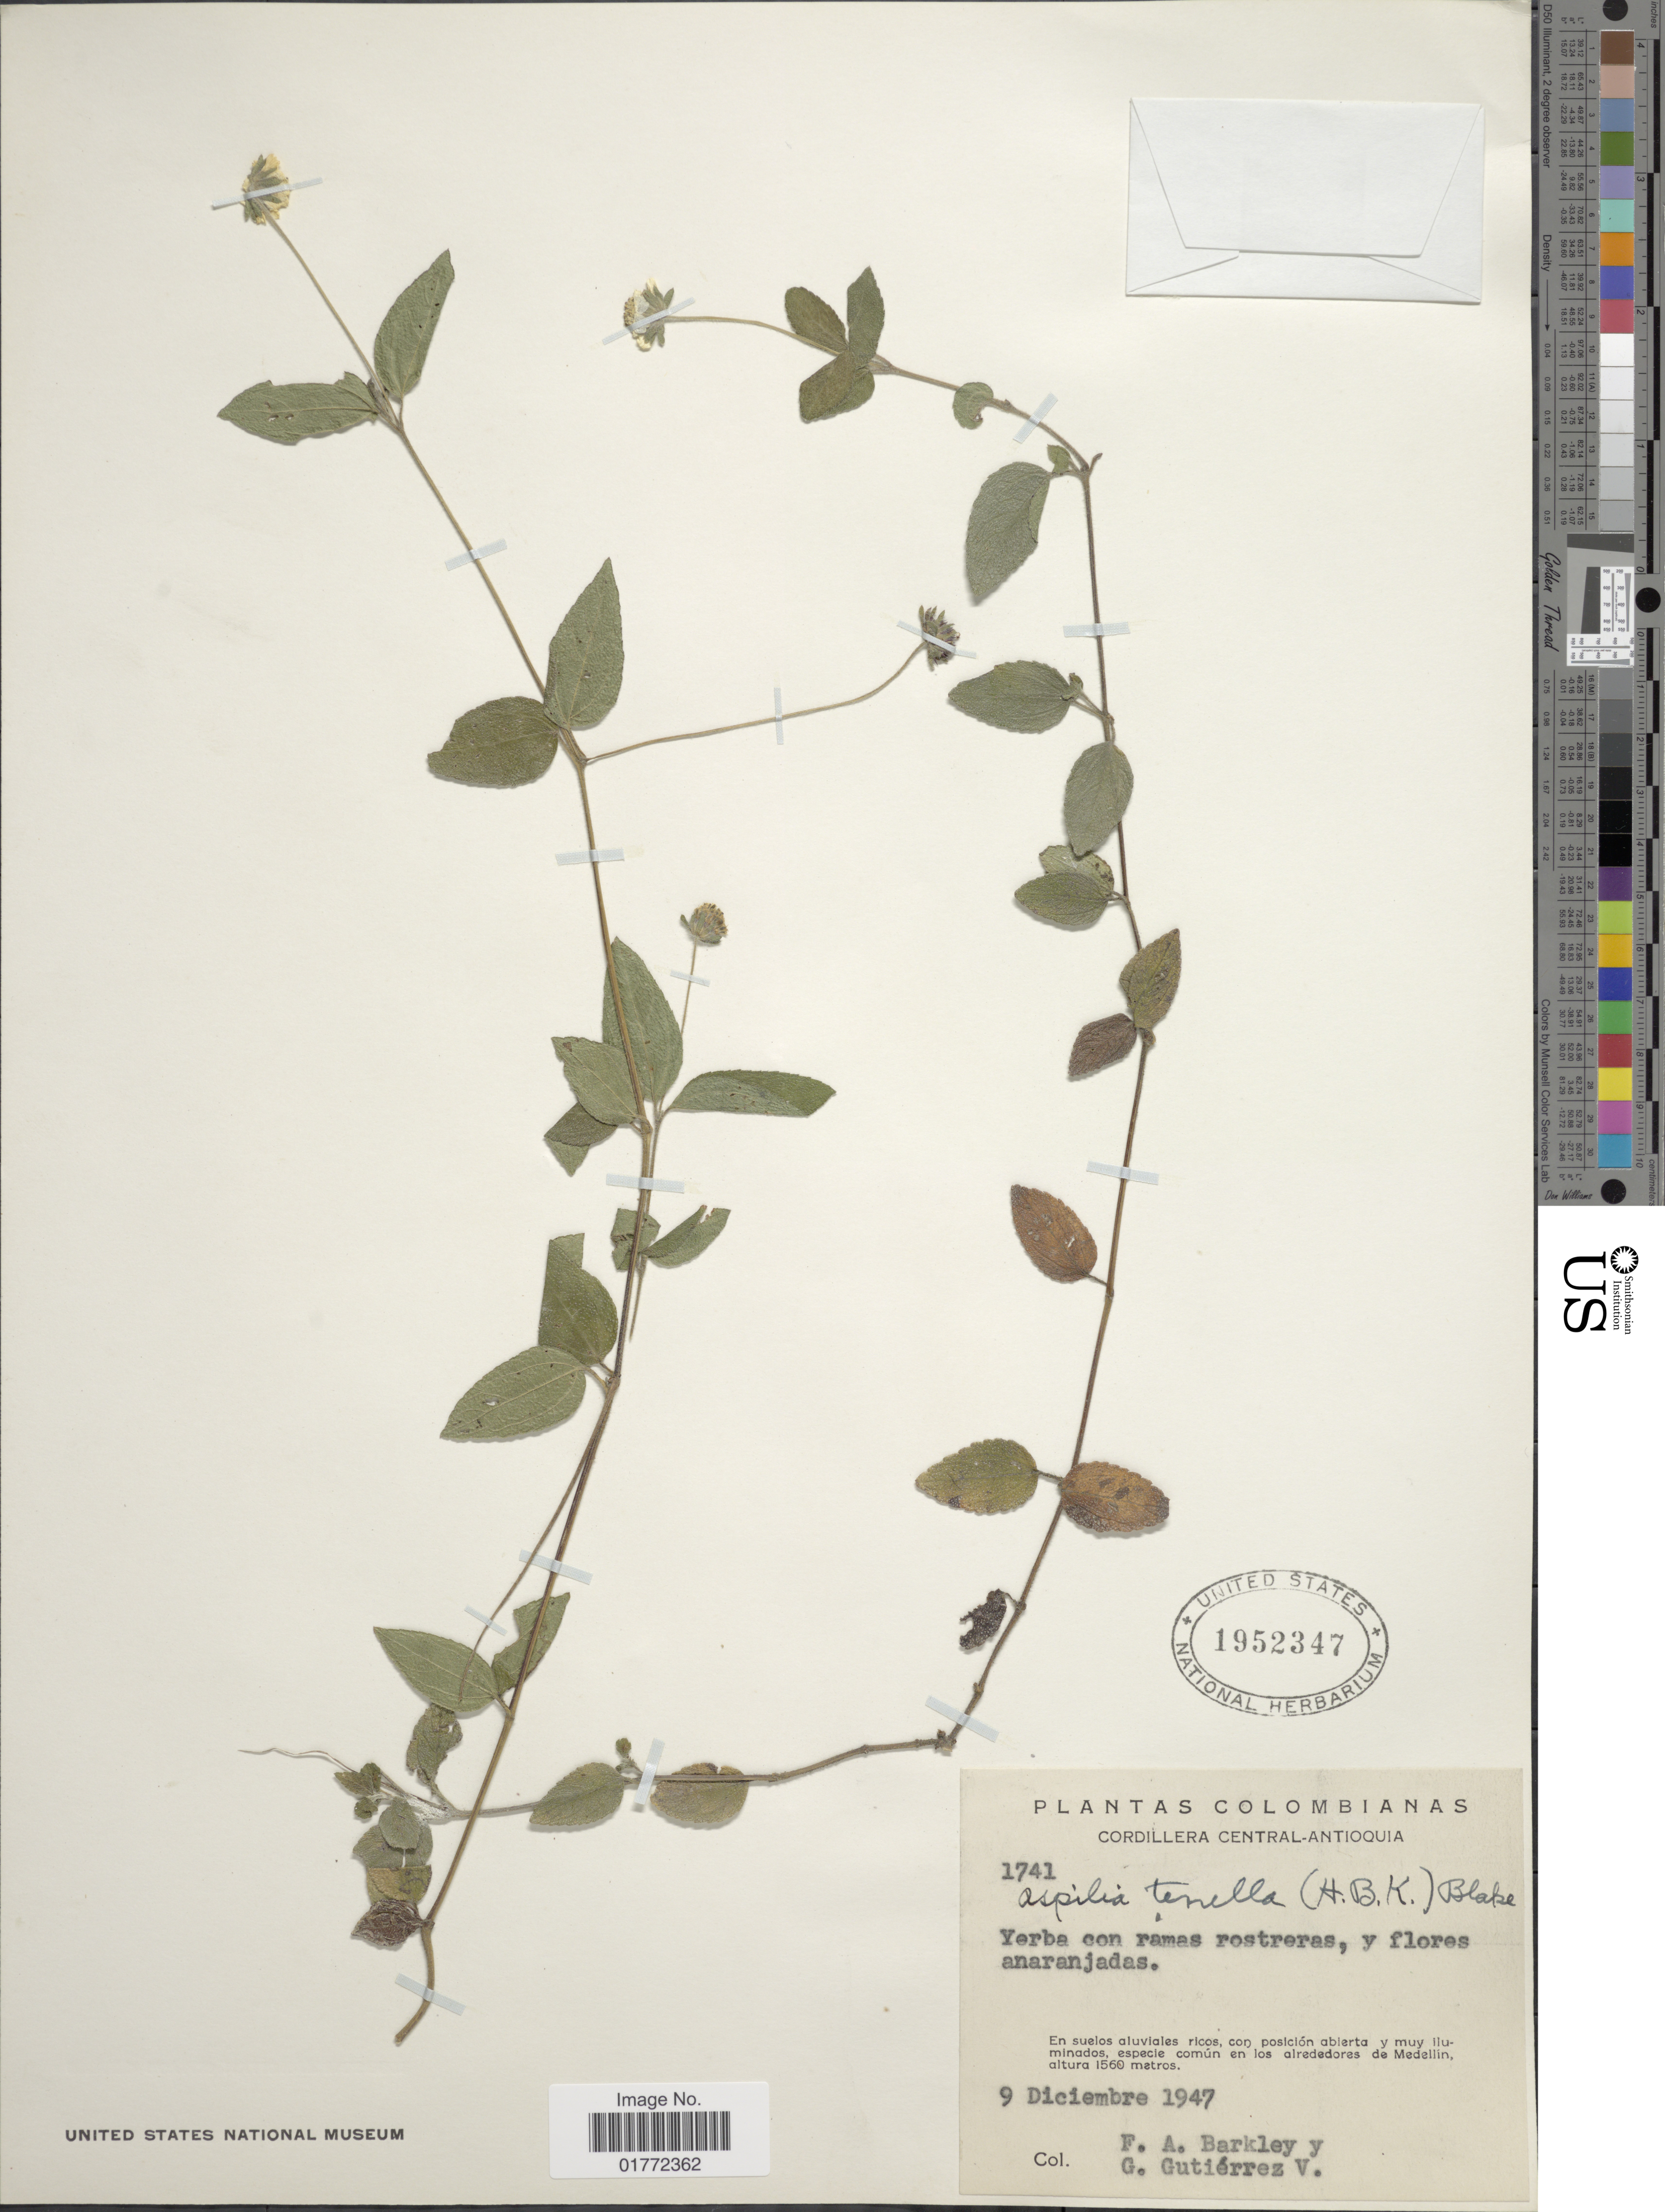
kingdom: Plantae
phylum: Tracheophyta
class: Magnoliopsida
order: Asterales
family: Asteraceae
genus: Eleutheranthera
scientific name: Eleutheranthera tenella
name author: (Kunth) H. Rob.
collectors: F. A. Barkley & G. Gutiérrez V.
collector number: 1741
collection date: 1947-12-09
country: Colombia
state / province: Antioquia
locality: Cordillera Central - Antioquia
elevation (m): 1560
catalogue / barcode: US 1952347